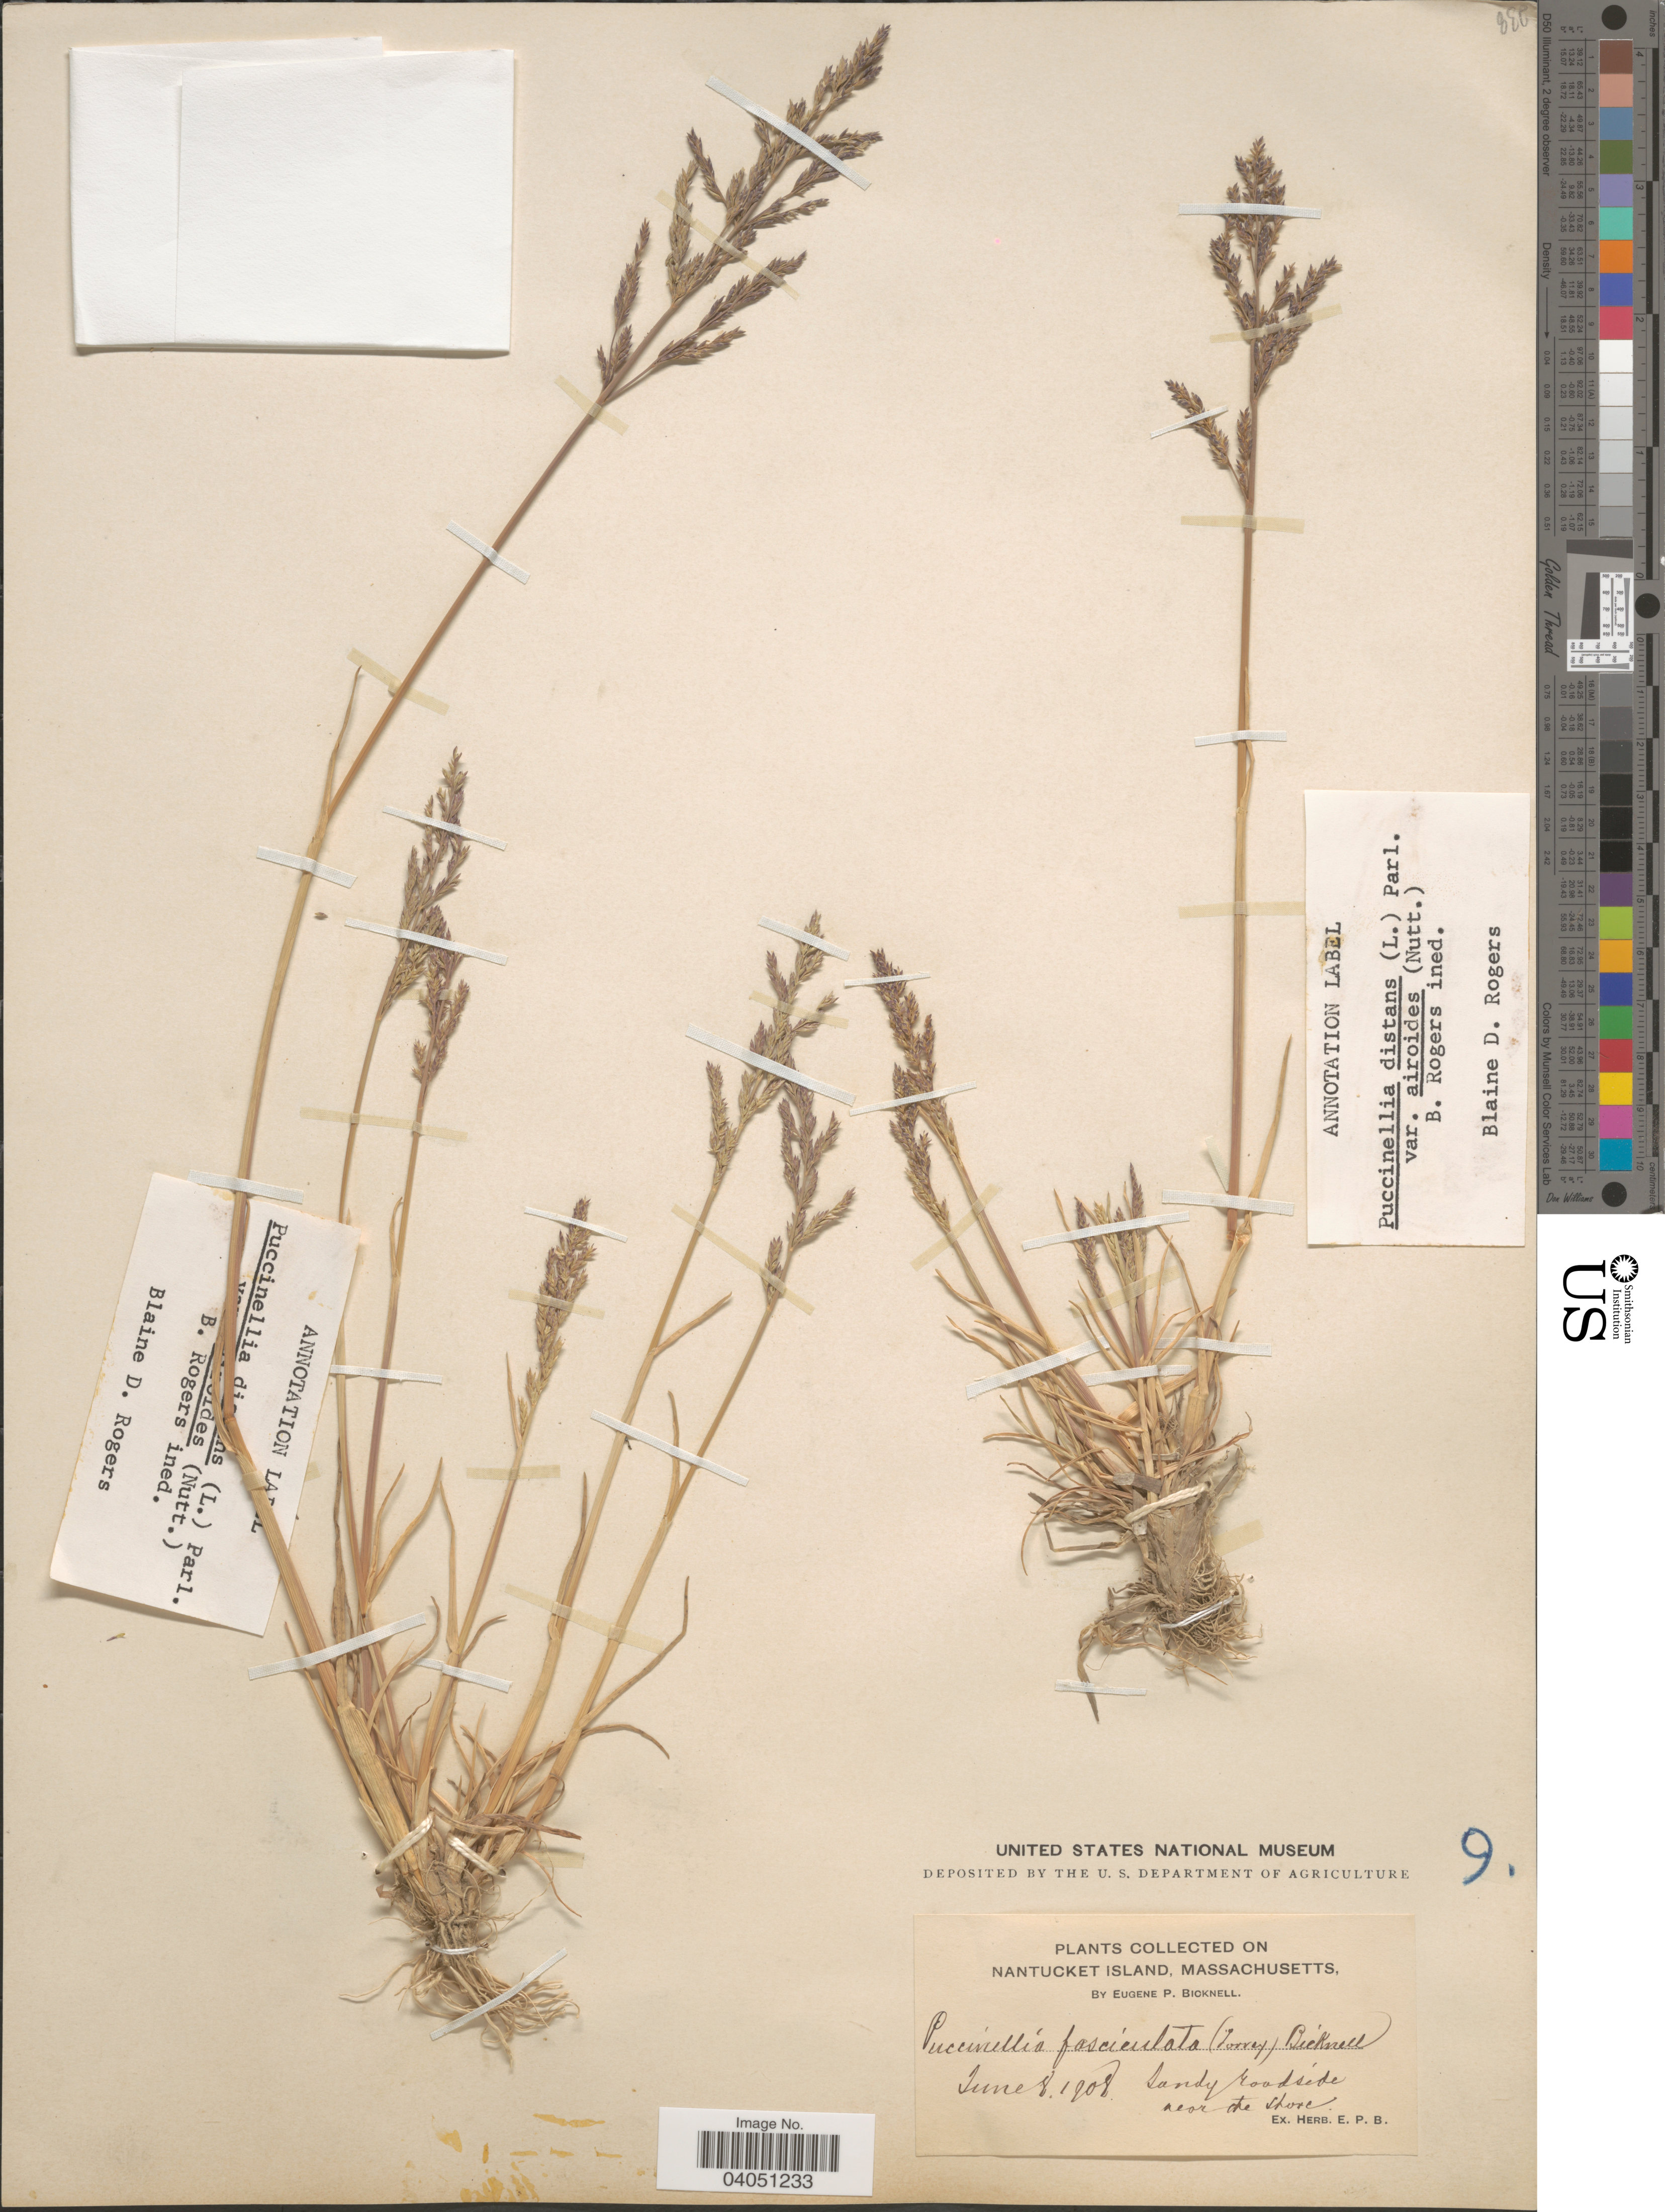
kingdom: Plantae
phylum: Tracheophyta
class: Liliopsida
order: Poales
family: Poaceae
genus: Puccinellia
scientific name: Puccinellia distans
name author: (Jacq.) Parl.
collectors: E. P. Bicknell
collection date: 1908-06-08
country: United States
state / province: Massachusetts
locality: Nantucket Island. Sandy roadside near the shore.